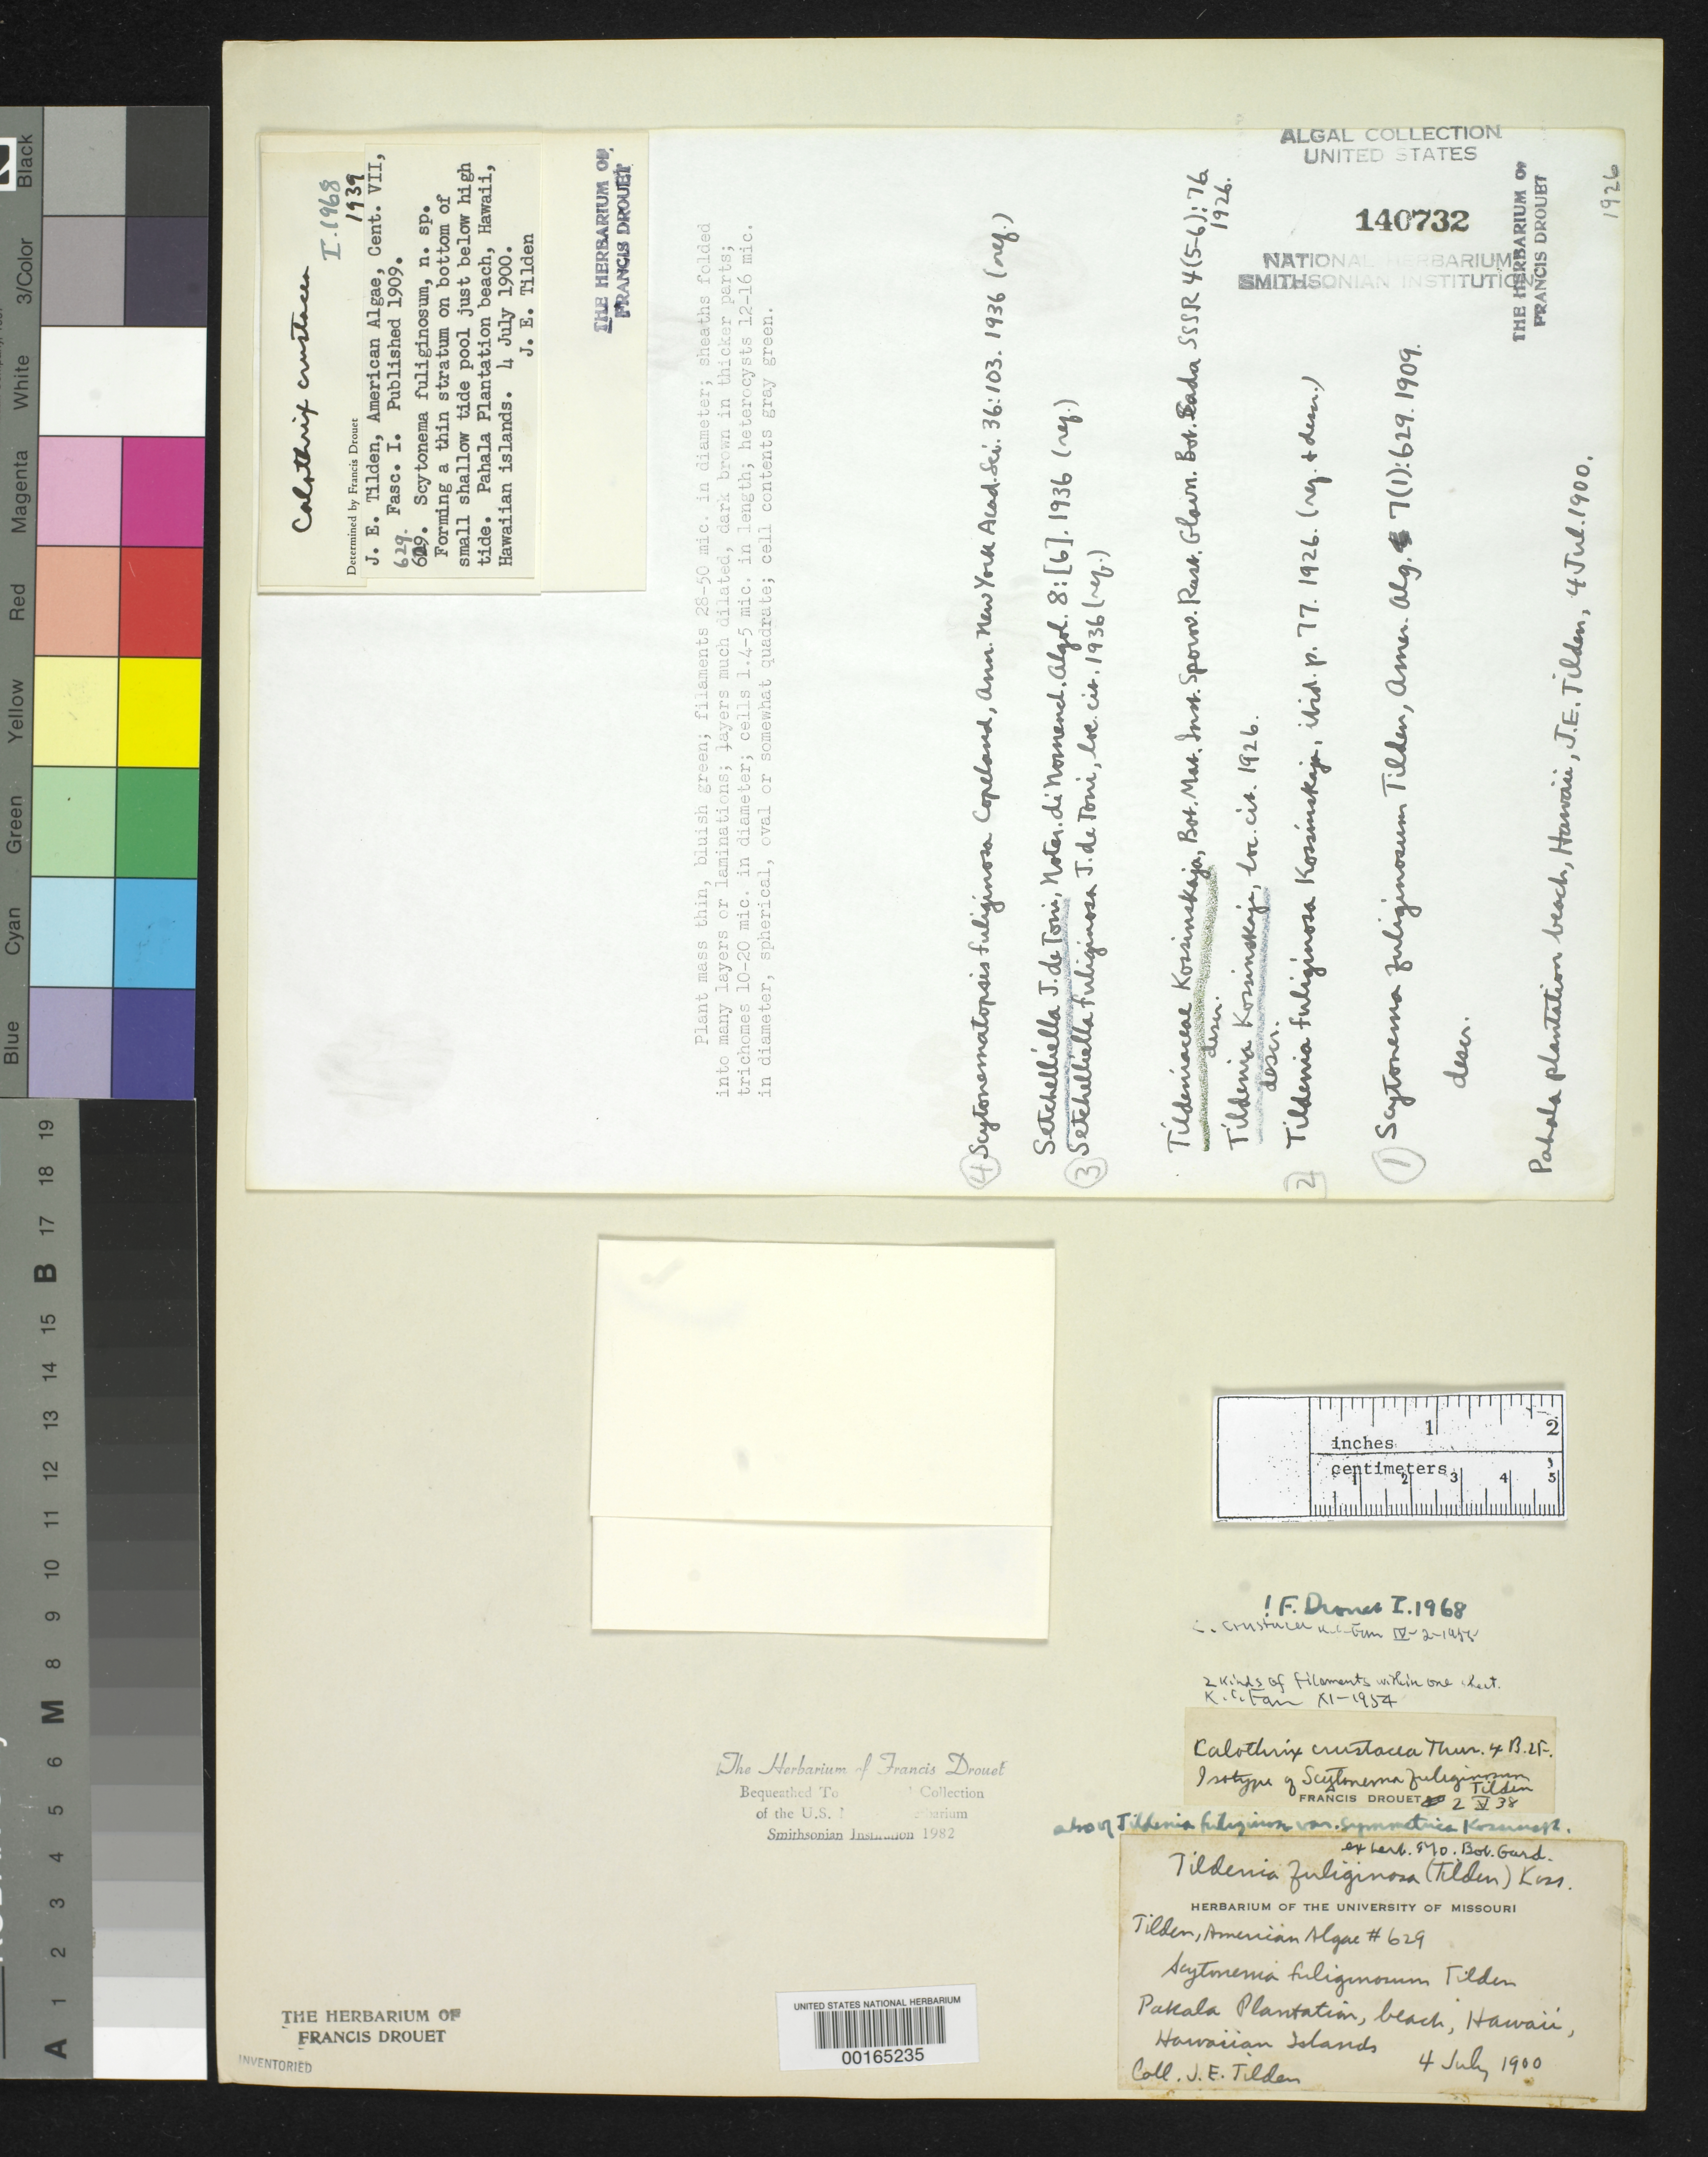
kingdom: Bacteria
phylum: Cyanobacteria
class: Cyanobacteriia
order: Cyanobacteriales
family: Scytonemataceae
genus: Scytonema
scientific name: Scytonema fuliginosum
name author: J. E. Tilden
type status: Isotype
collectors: J. E. Tilden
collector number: JET 629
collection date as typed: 04 Jul 1900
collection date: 1900-07-04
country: United States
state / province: Hawaii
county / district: Hawaii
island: Hawaii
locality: Pahala Plantation Beach.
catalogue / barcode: US 140732